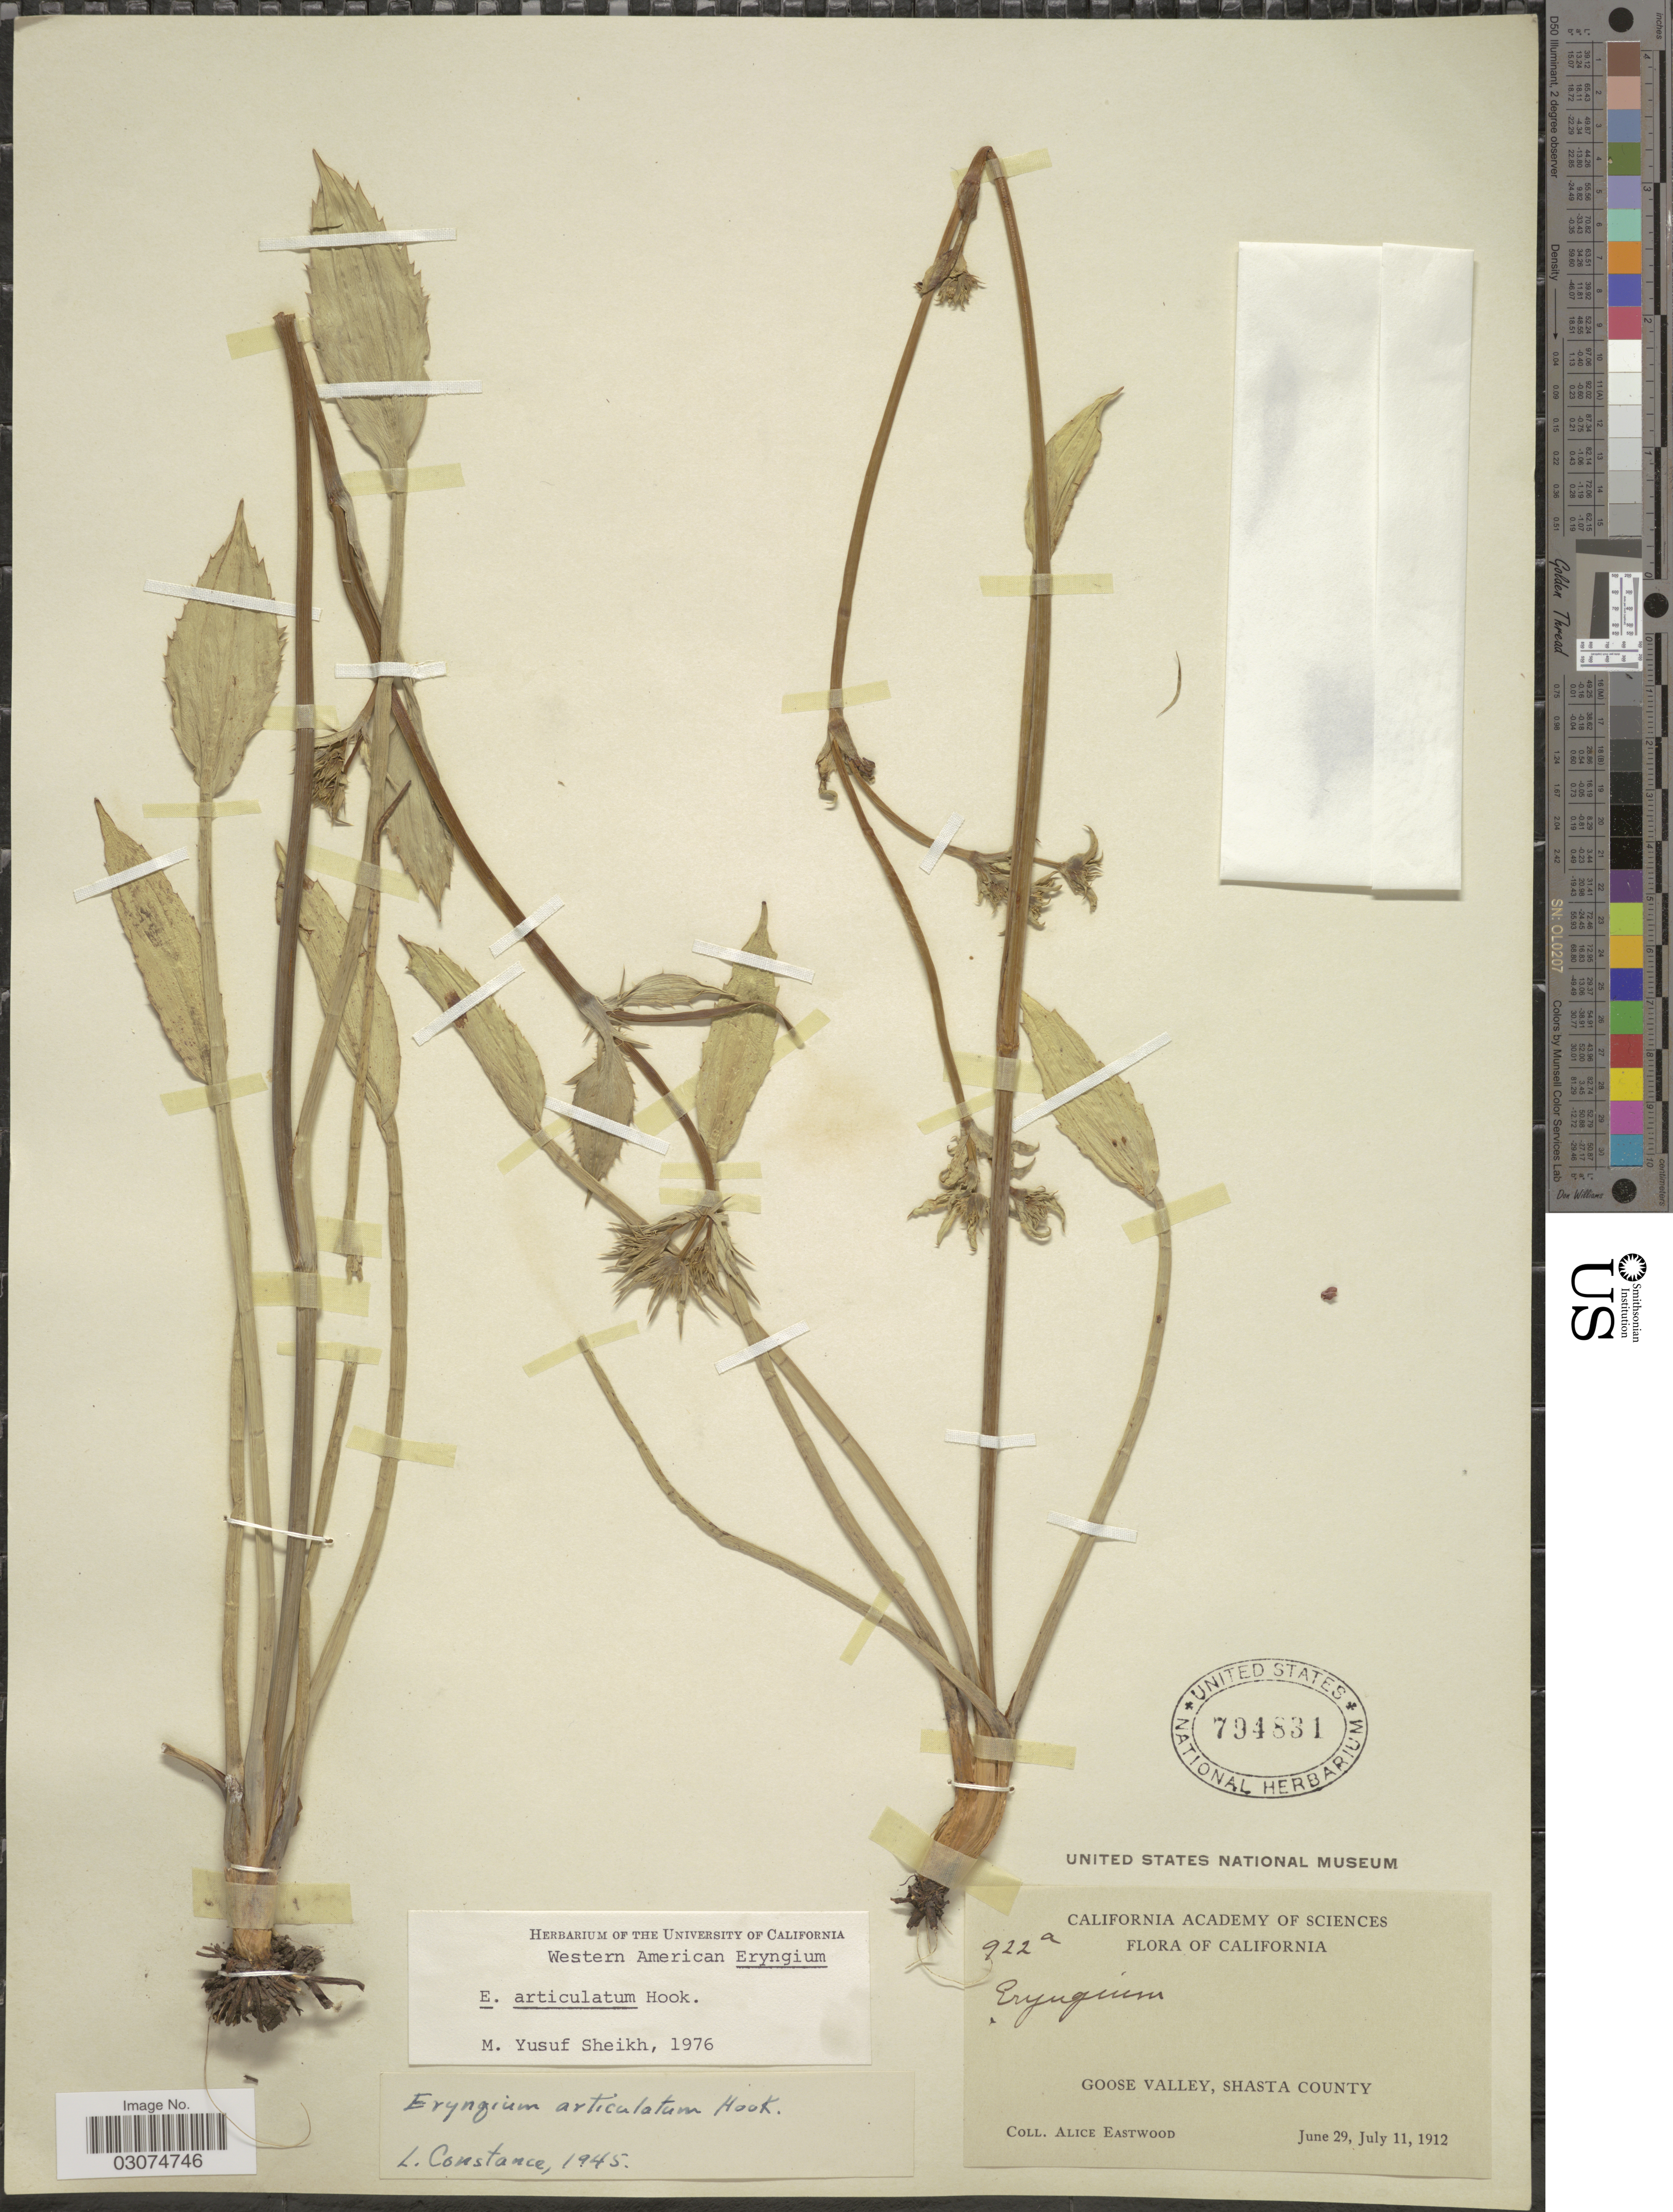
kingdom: Plantae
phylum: Tracheophyta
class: Magnoliopsida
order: Apiales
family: Apiaceae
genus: Eryngium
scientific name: Eryngium articulatum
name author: Hook.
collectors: A. Eastwood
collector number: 922a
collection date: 1912-06-29/1912-07-11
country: United States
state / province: California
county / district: Shasta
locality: Goose Valley, Shasta County.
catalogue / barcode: US 794831